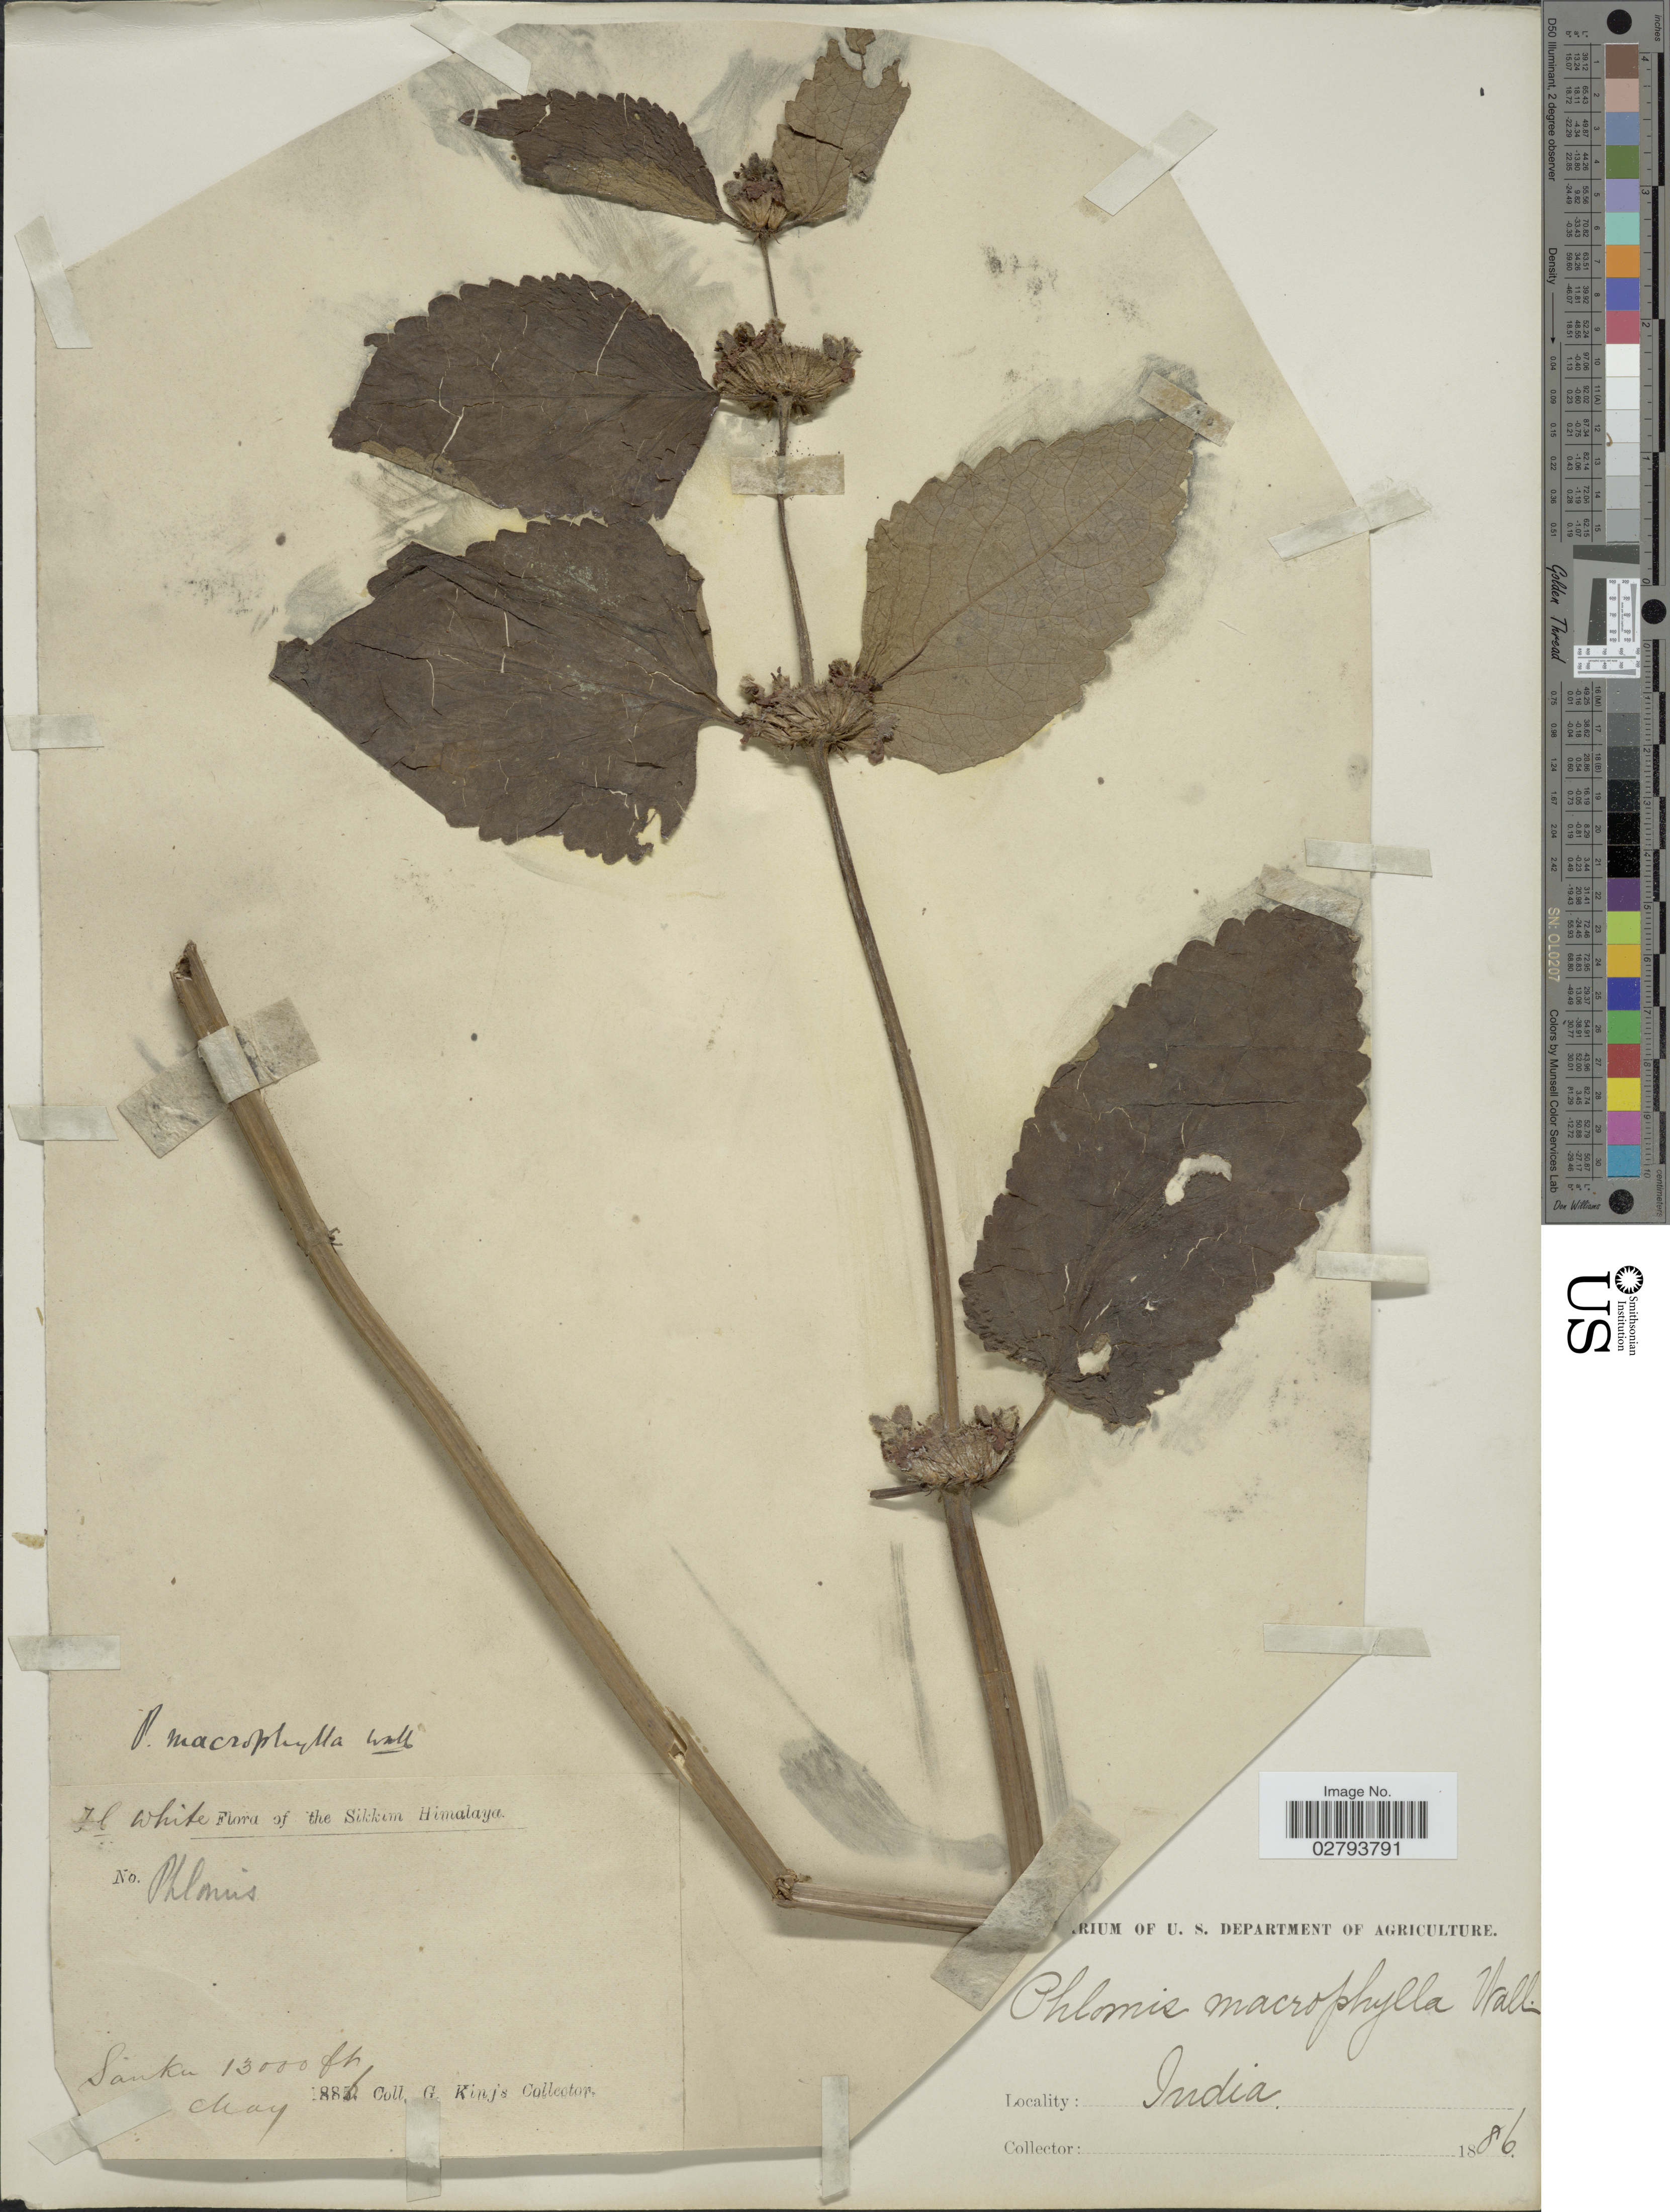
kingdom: Plantae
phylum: Tracheophyta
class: Magnoliopsida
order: Lamiales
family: Lamiaceae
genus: Phlomoides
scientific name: Phlomoides macrophylla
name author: (Benth.) Kamelin & Makhm.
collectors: G. King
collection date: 1886-05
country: India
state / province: Sikkim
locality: Sikkim Himalaya, Sanku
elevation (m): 3962